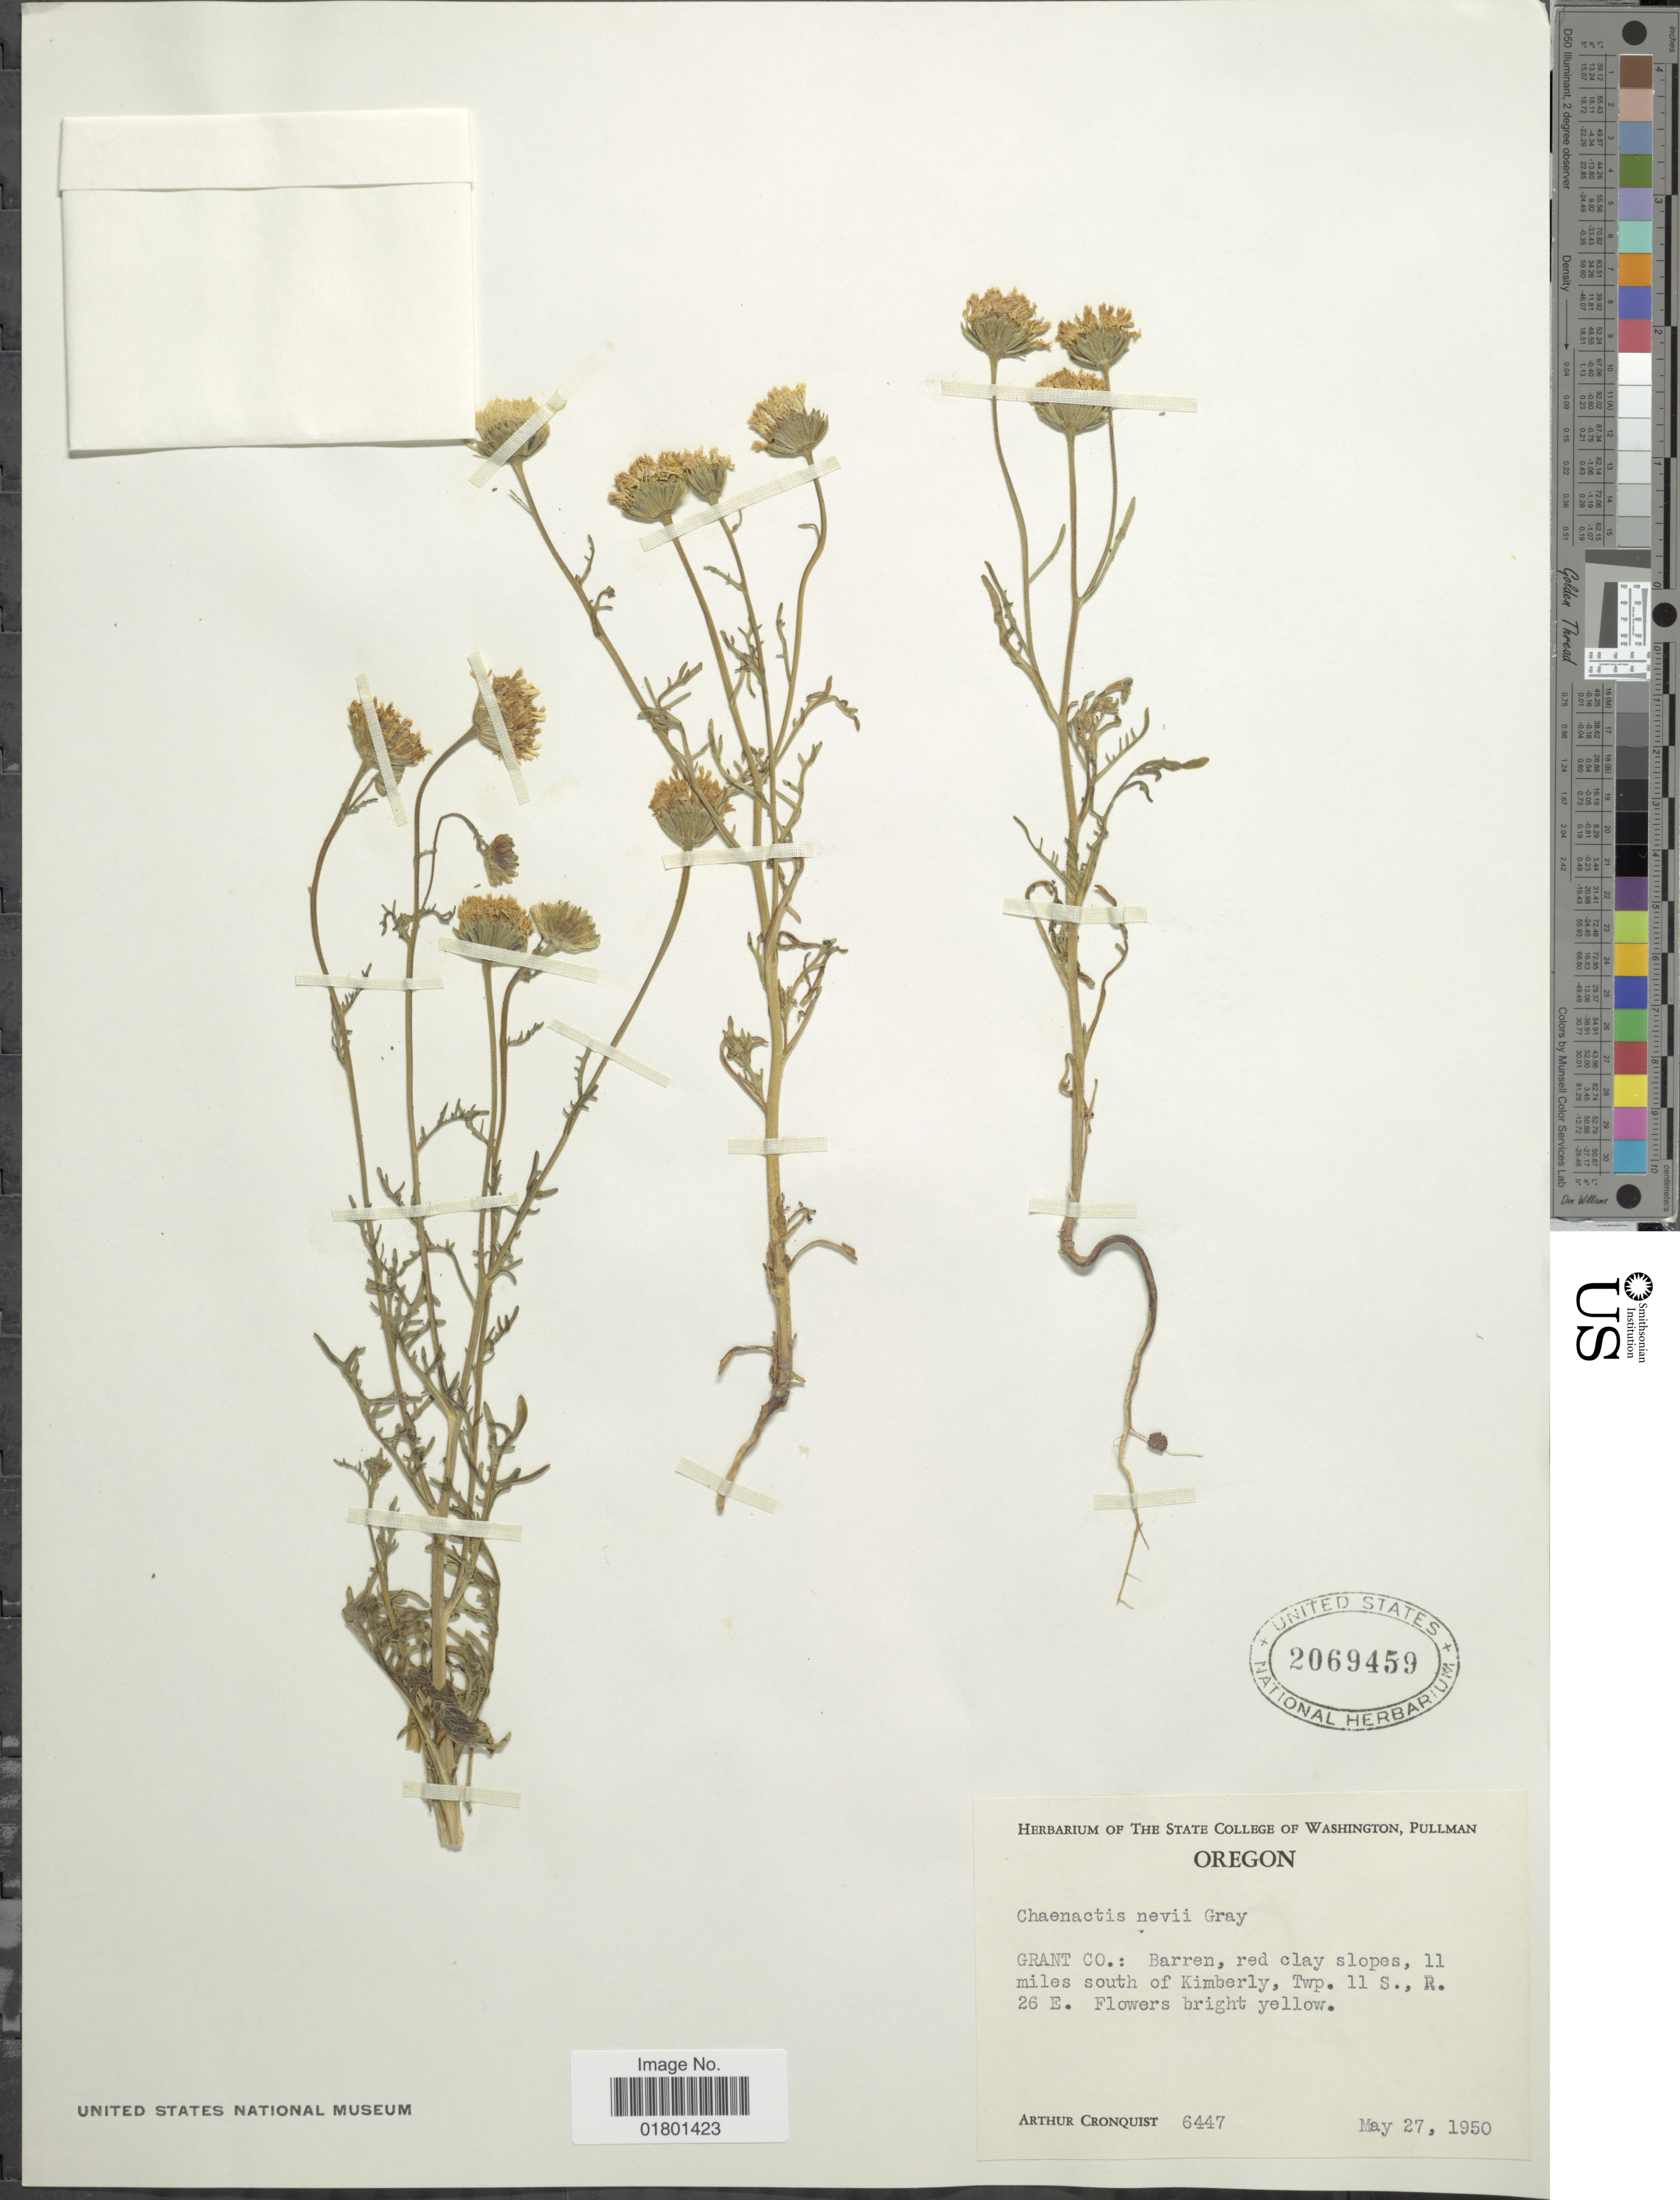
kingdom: Plantae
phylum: Tracheophyta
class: Magnoliopsida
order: Asterales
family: Asteraceae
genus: Chaenactis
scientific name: Chaenactis nevii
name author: A. Gray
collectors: A. J. Cronquist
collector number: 6447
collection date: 1950-05-27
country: United States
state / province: Oregon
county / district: Grant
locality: Grant Co.: Barren, red clay slopes, 11 miles south of Kimberly, Twp. 11 S., R. 26 E.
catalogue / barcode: US 2069459